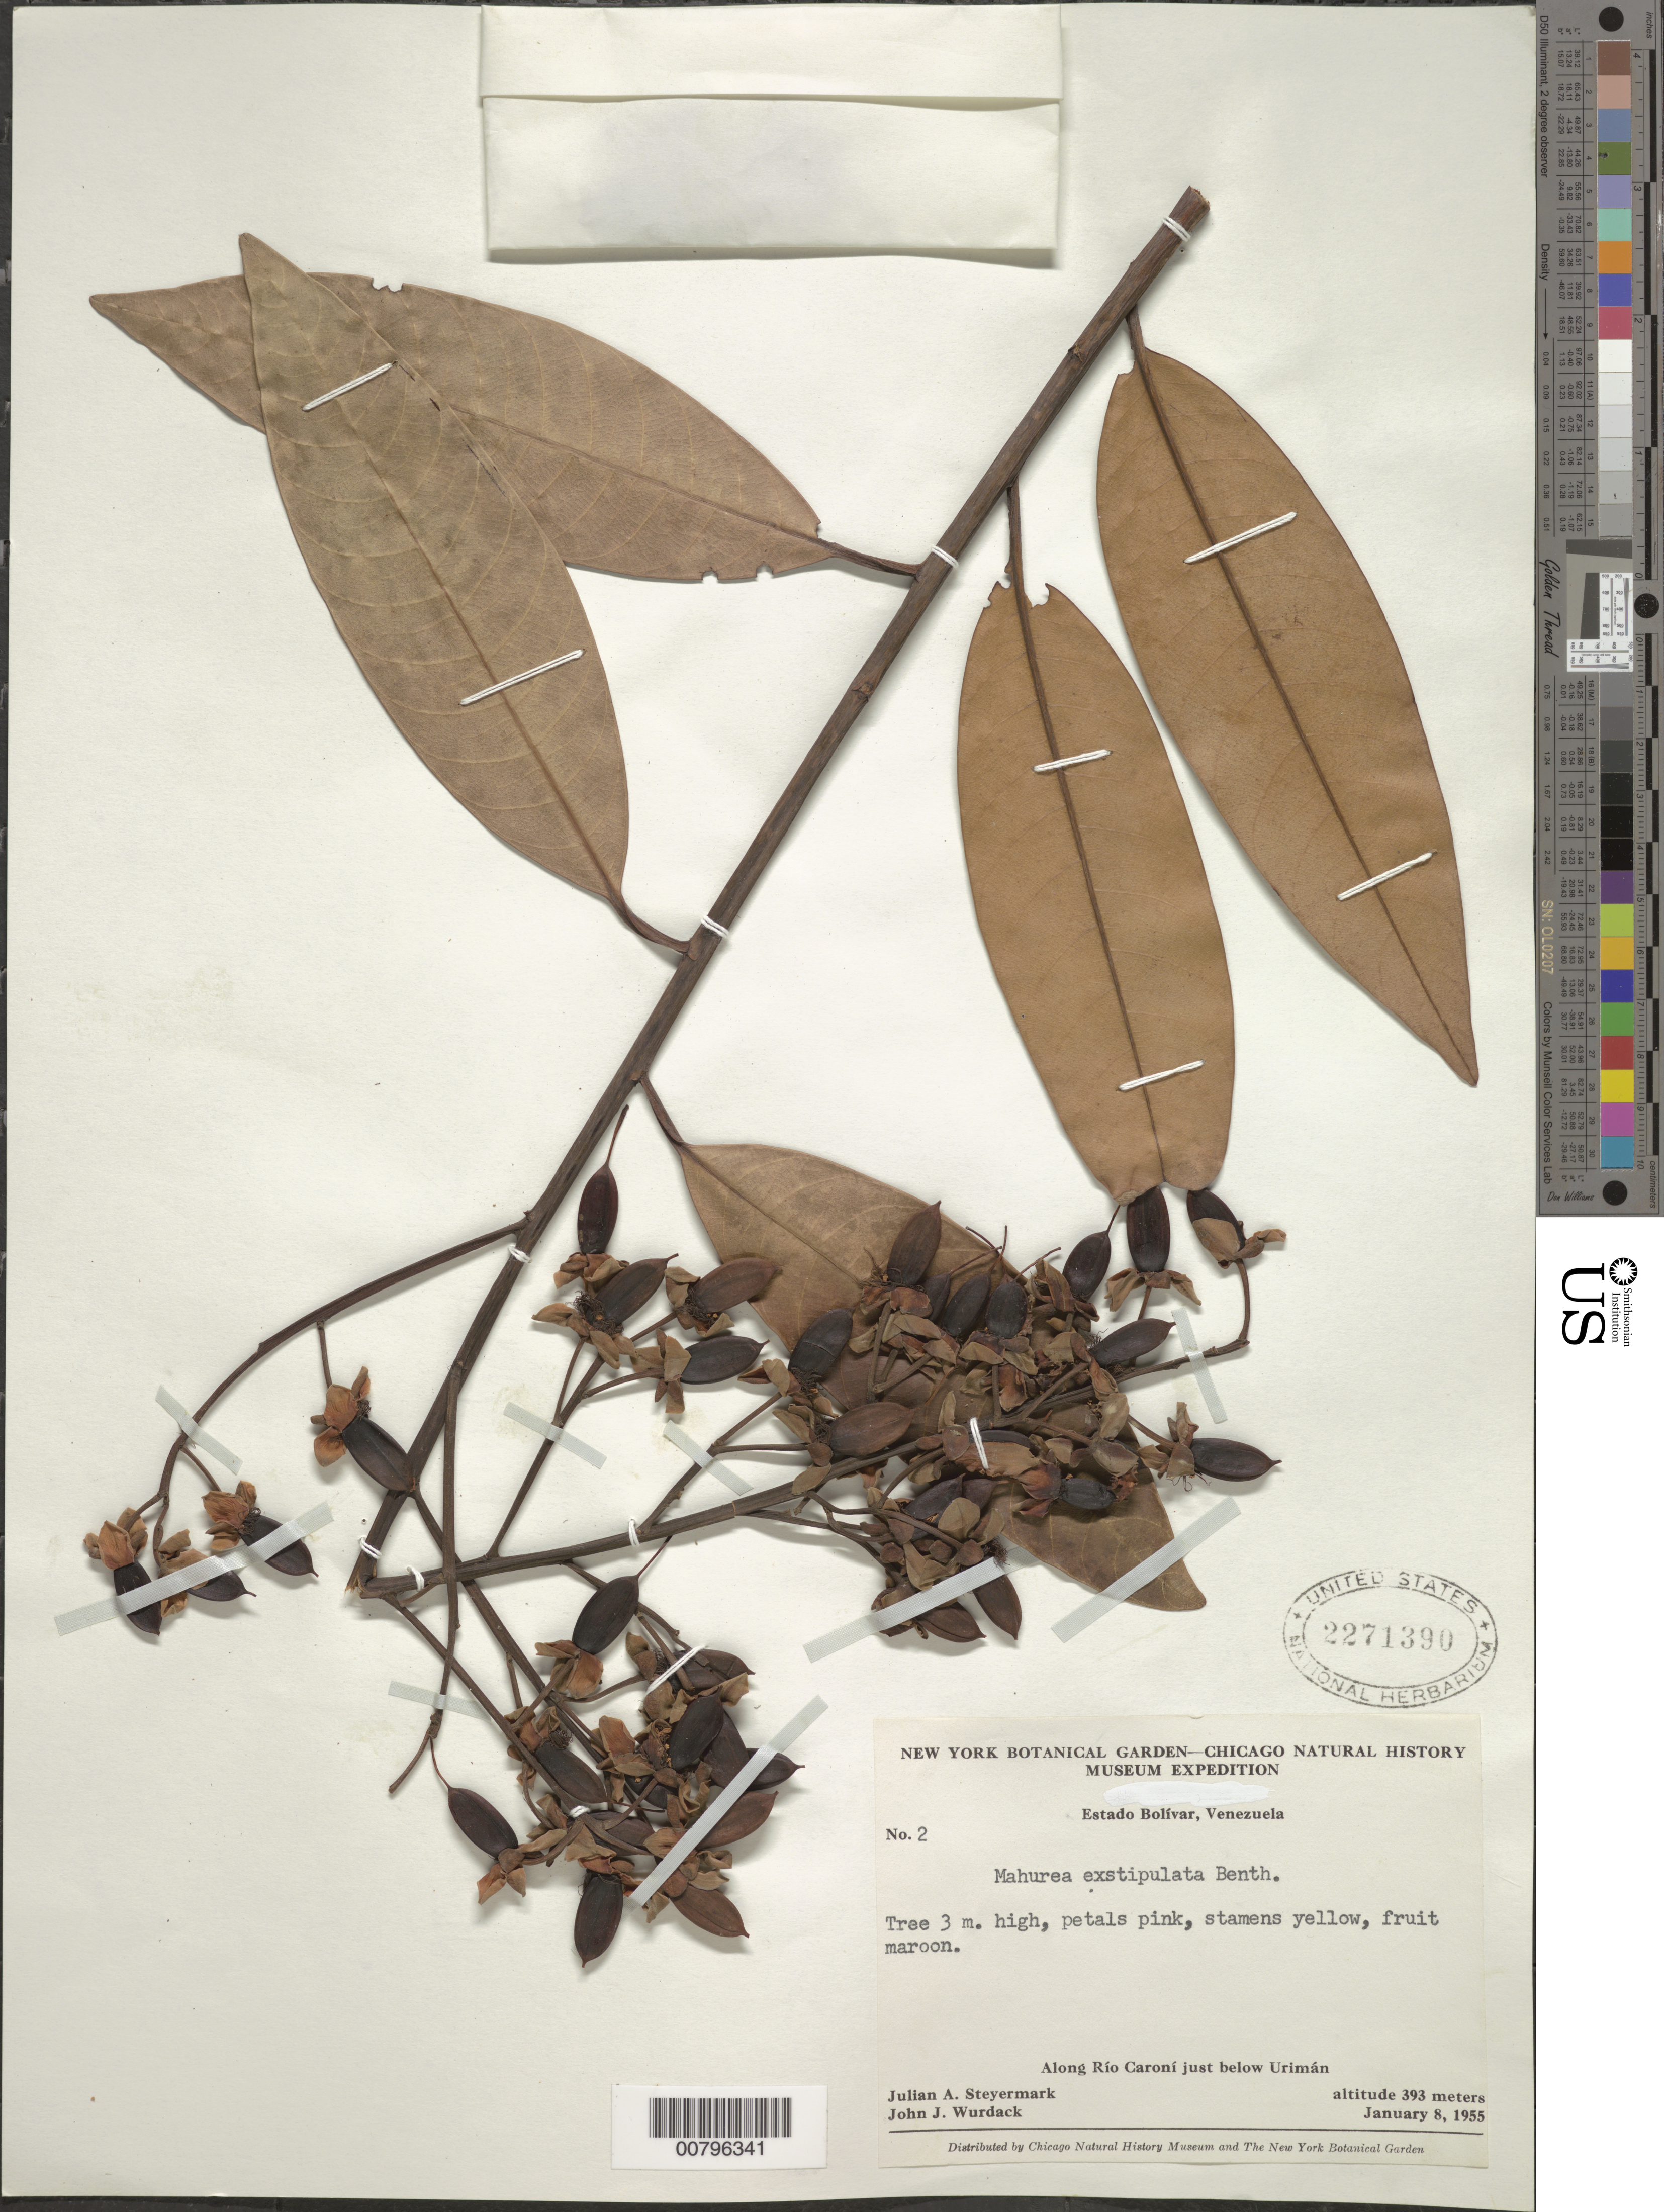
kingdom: Plantae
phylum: Tracheophyta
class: Magnoliopsida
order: Malpighiales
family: Calophyllaceae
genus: Mahurea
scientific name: Mahurea exstipulata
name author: Benth.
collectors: J. Steyermark & J. J. Wurdack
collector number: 55 2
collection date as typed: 8-Jan-55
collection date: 1955-01-08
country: Venezuela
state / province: Bolívar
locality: Río Caroní, below Uriman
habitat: Along river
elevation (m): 393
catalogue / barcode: US 2271390